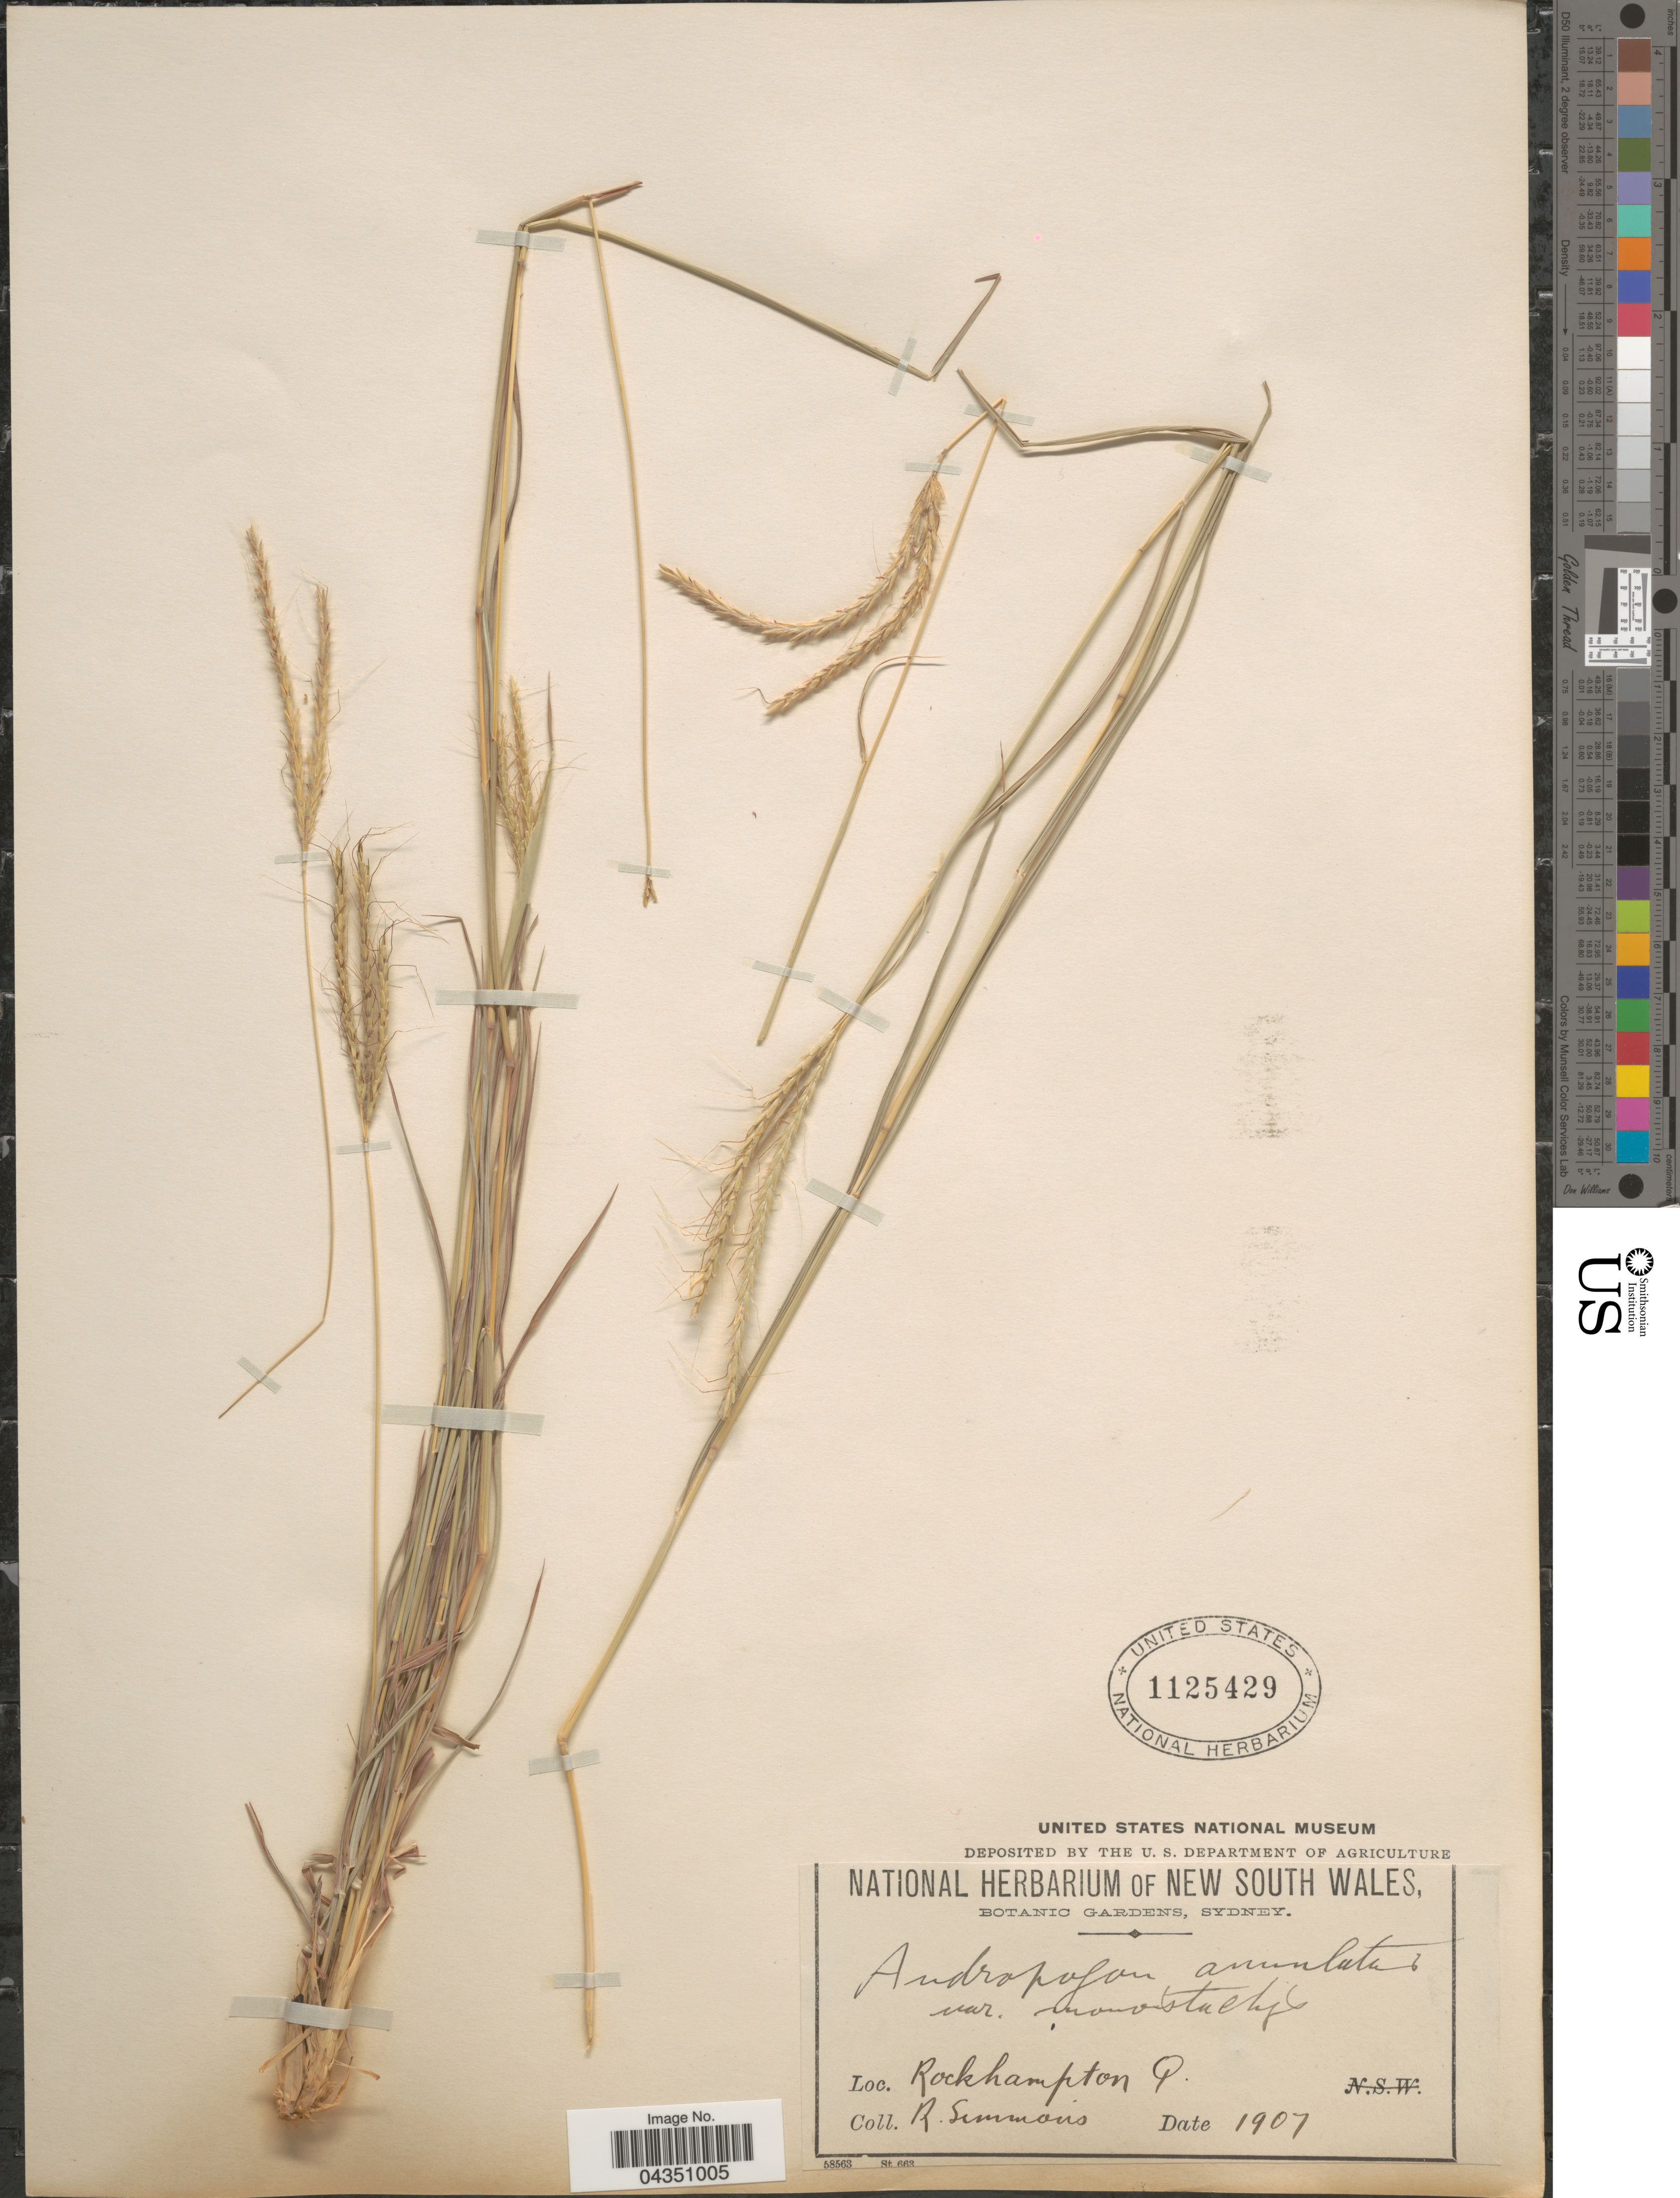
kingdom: Plantae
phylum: Tracheophyta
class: Liliopsida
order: Poales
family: Poaceae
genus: Dichanthium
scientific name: Dichanthium annulatum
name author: (Forssk.) Stapf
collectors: R. Fitzsimmons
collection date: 1907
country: Australia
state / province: Queensland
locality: Rockhampton P.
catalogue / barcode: US 1125429